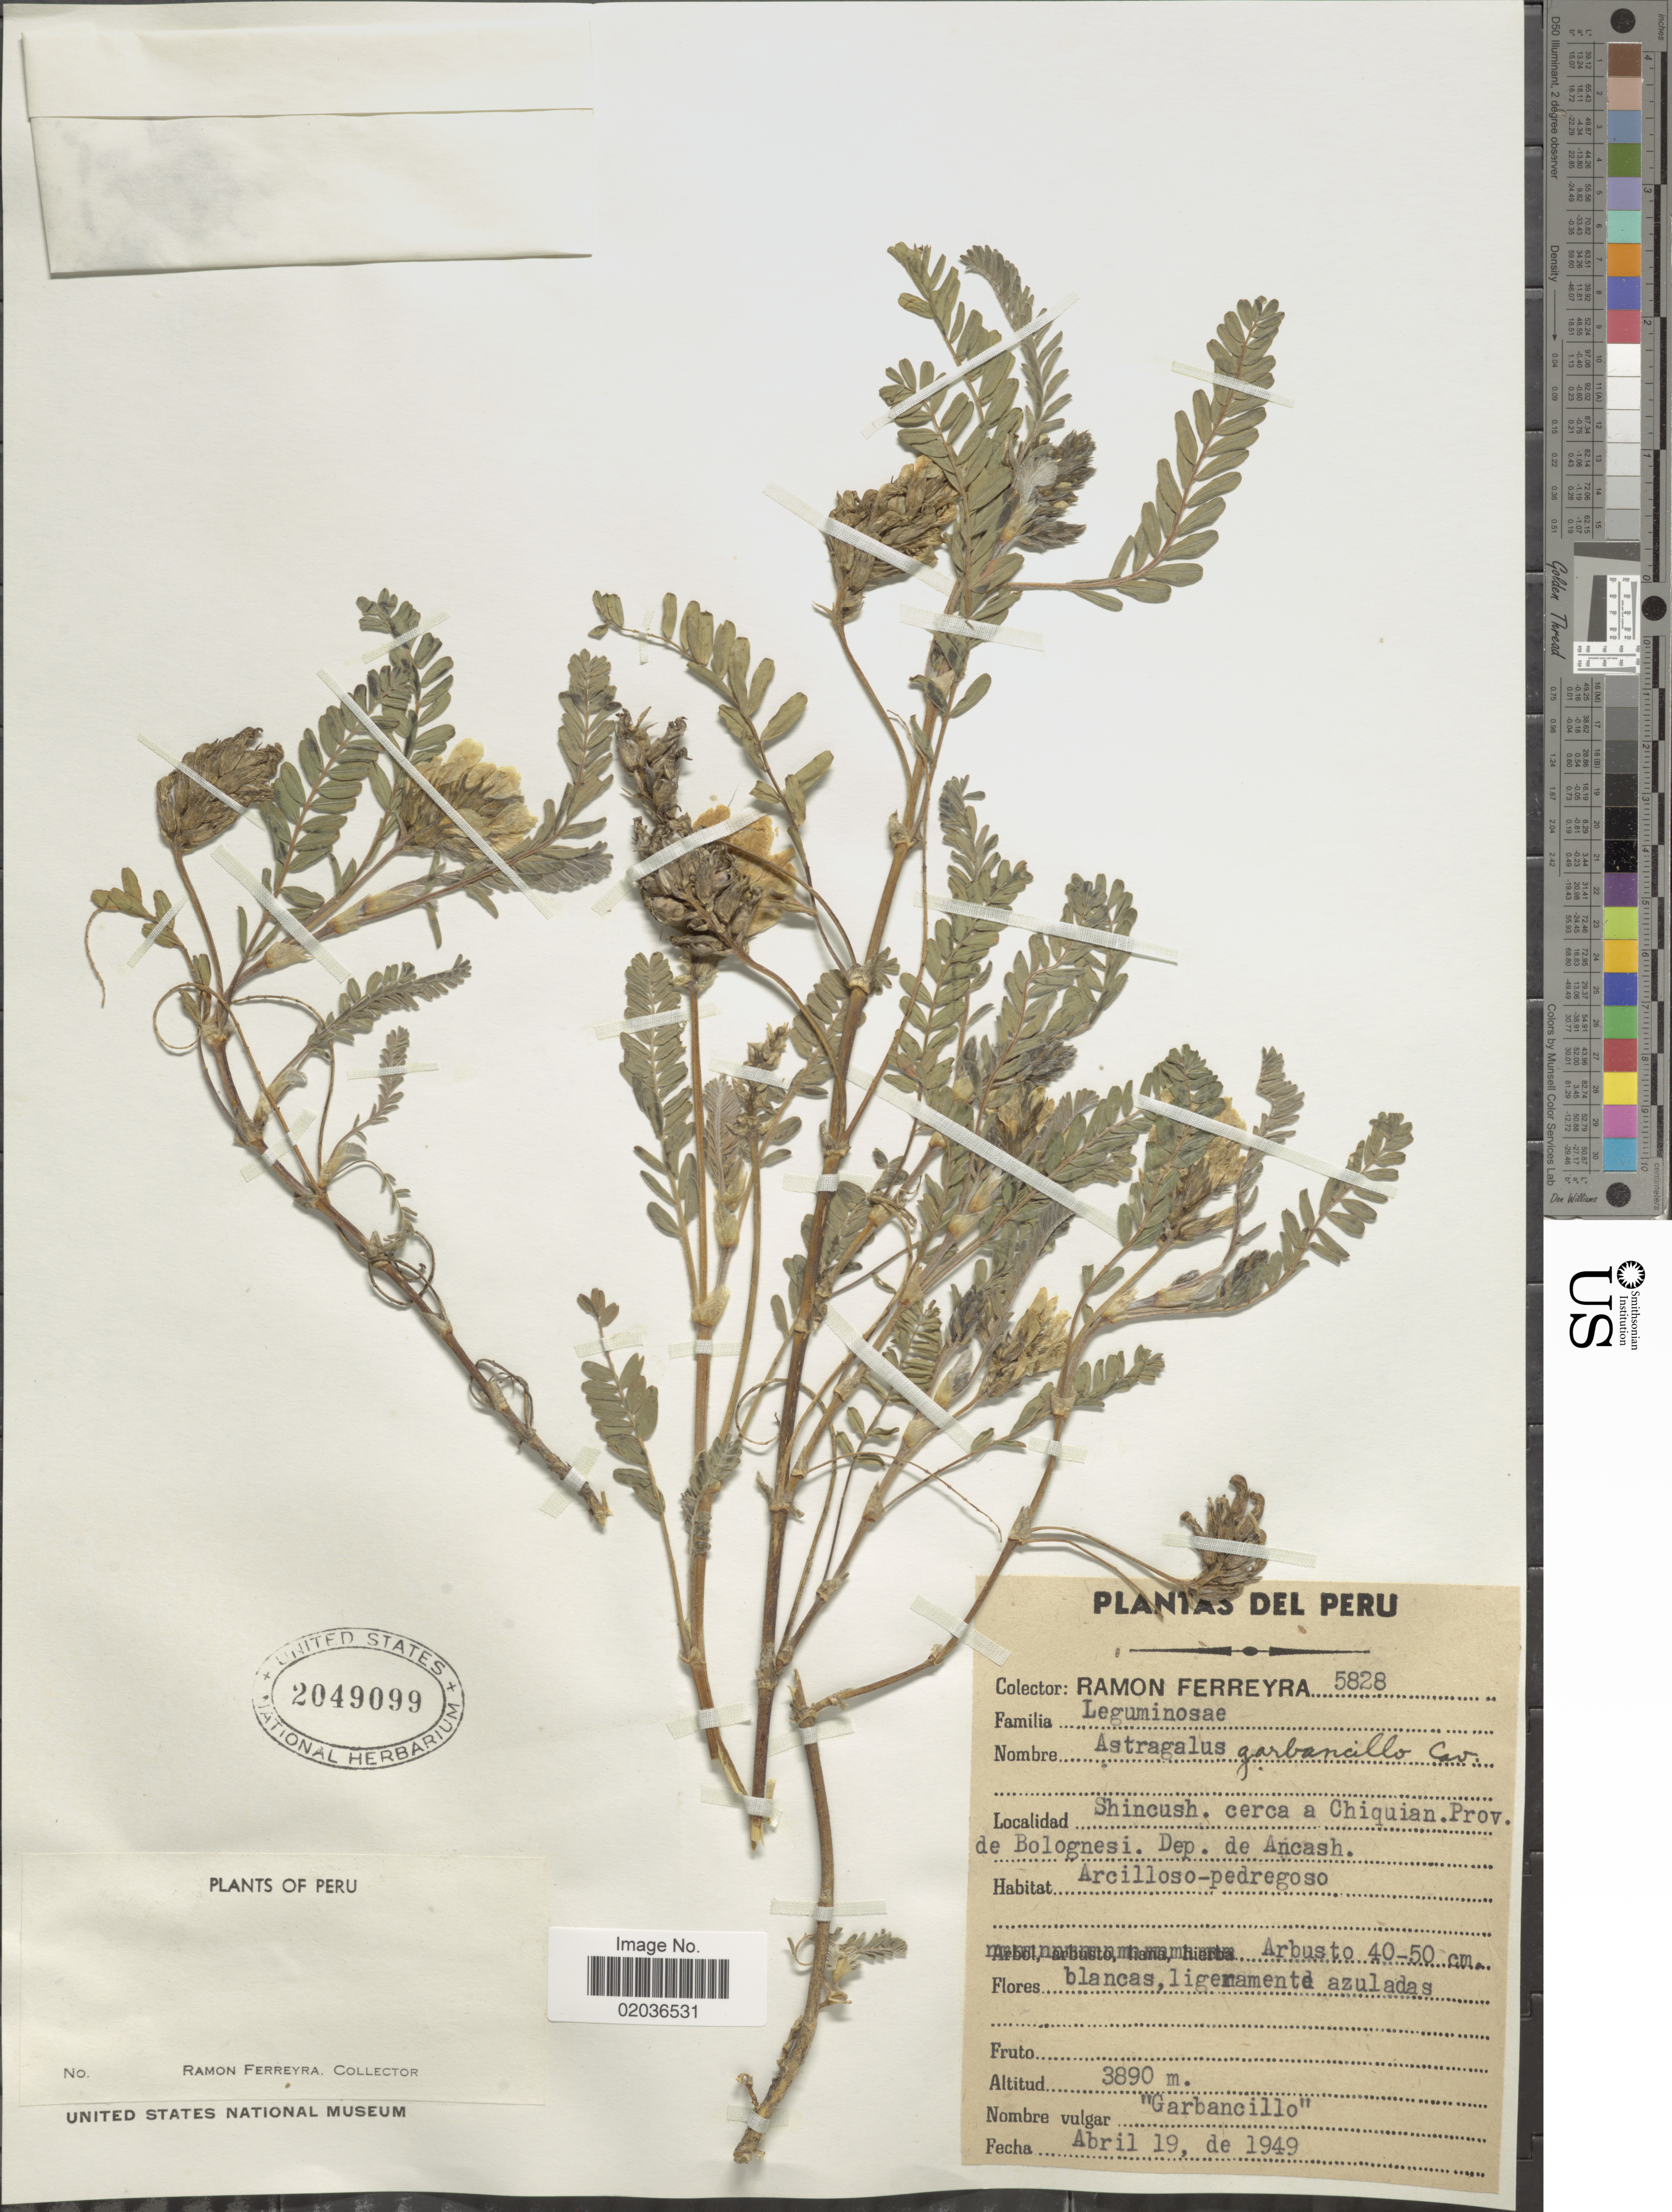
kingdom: Plantae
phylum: Tracheophyta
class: Magnoliopsida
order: Fabales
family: Fabaceae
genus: Astragalus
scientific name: Astragalus garbancillo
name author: Cav.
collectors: R. A. Ferreyra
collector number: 5828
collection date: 1949-04-19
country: Peru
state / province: Ancash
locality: Shicush, cerca a Chiquian. Prov. de Bolognesi. Dep. de Ancash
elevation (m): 3890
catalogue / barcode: US 2049099